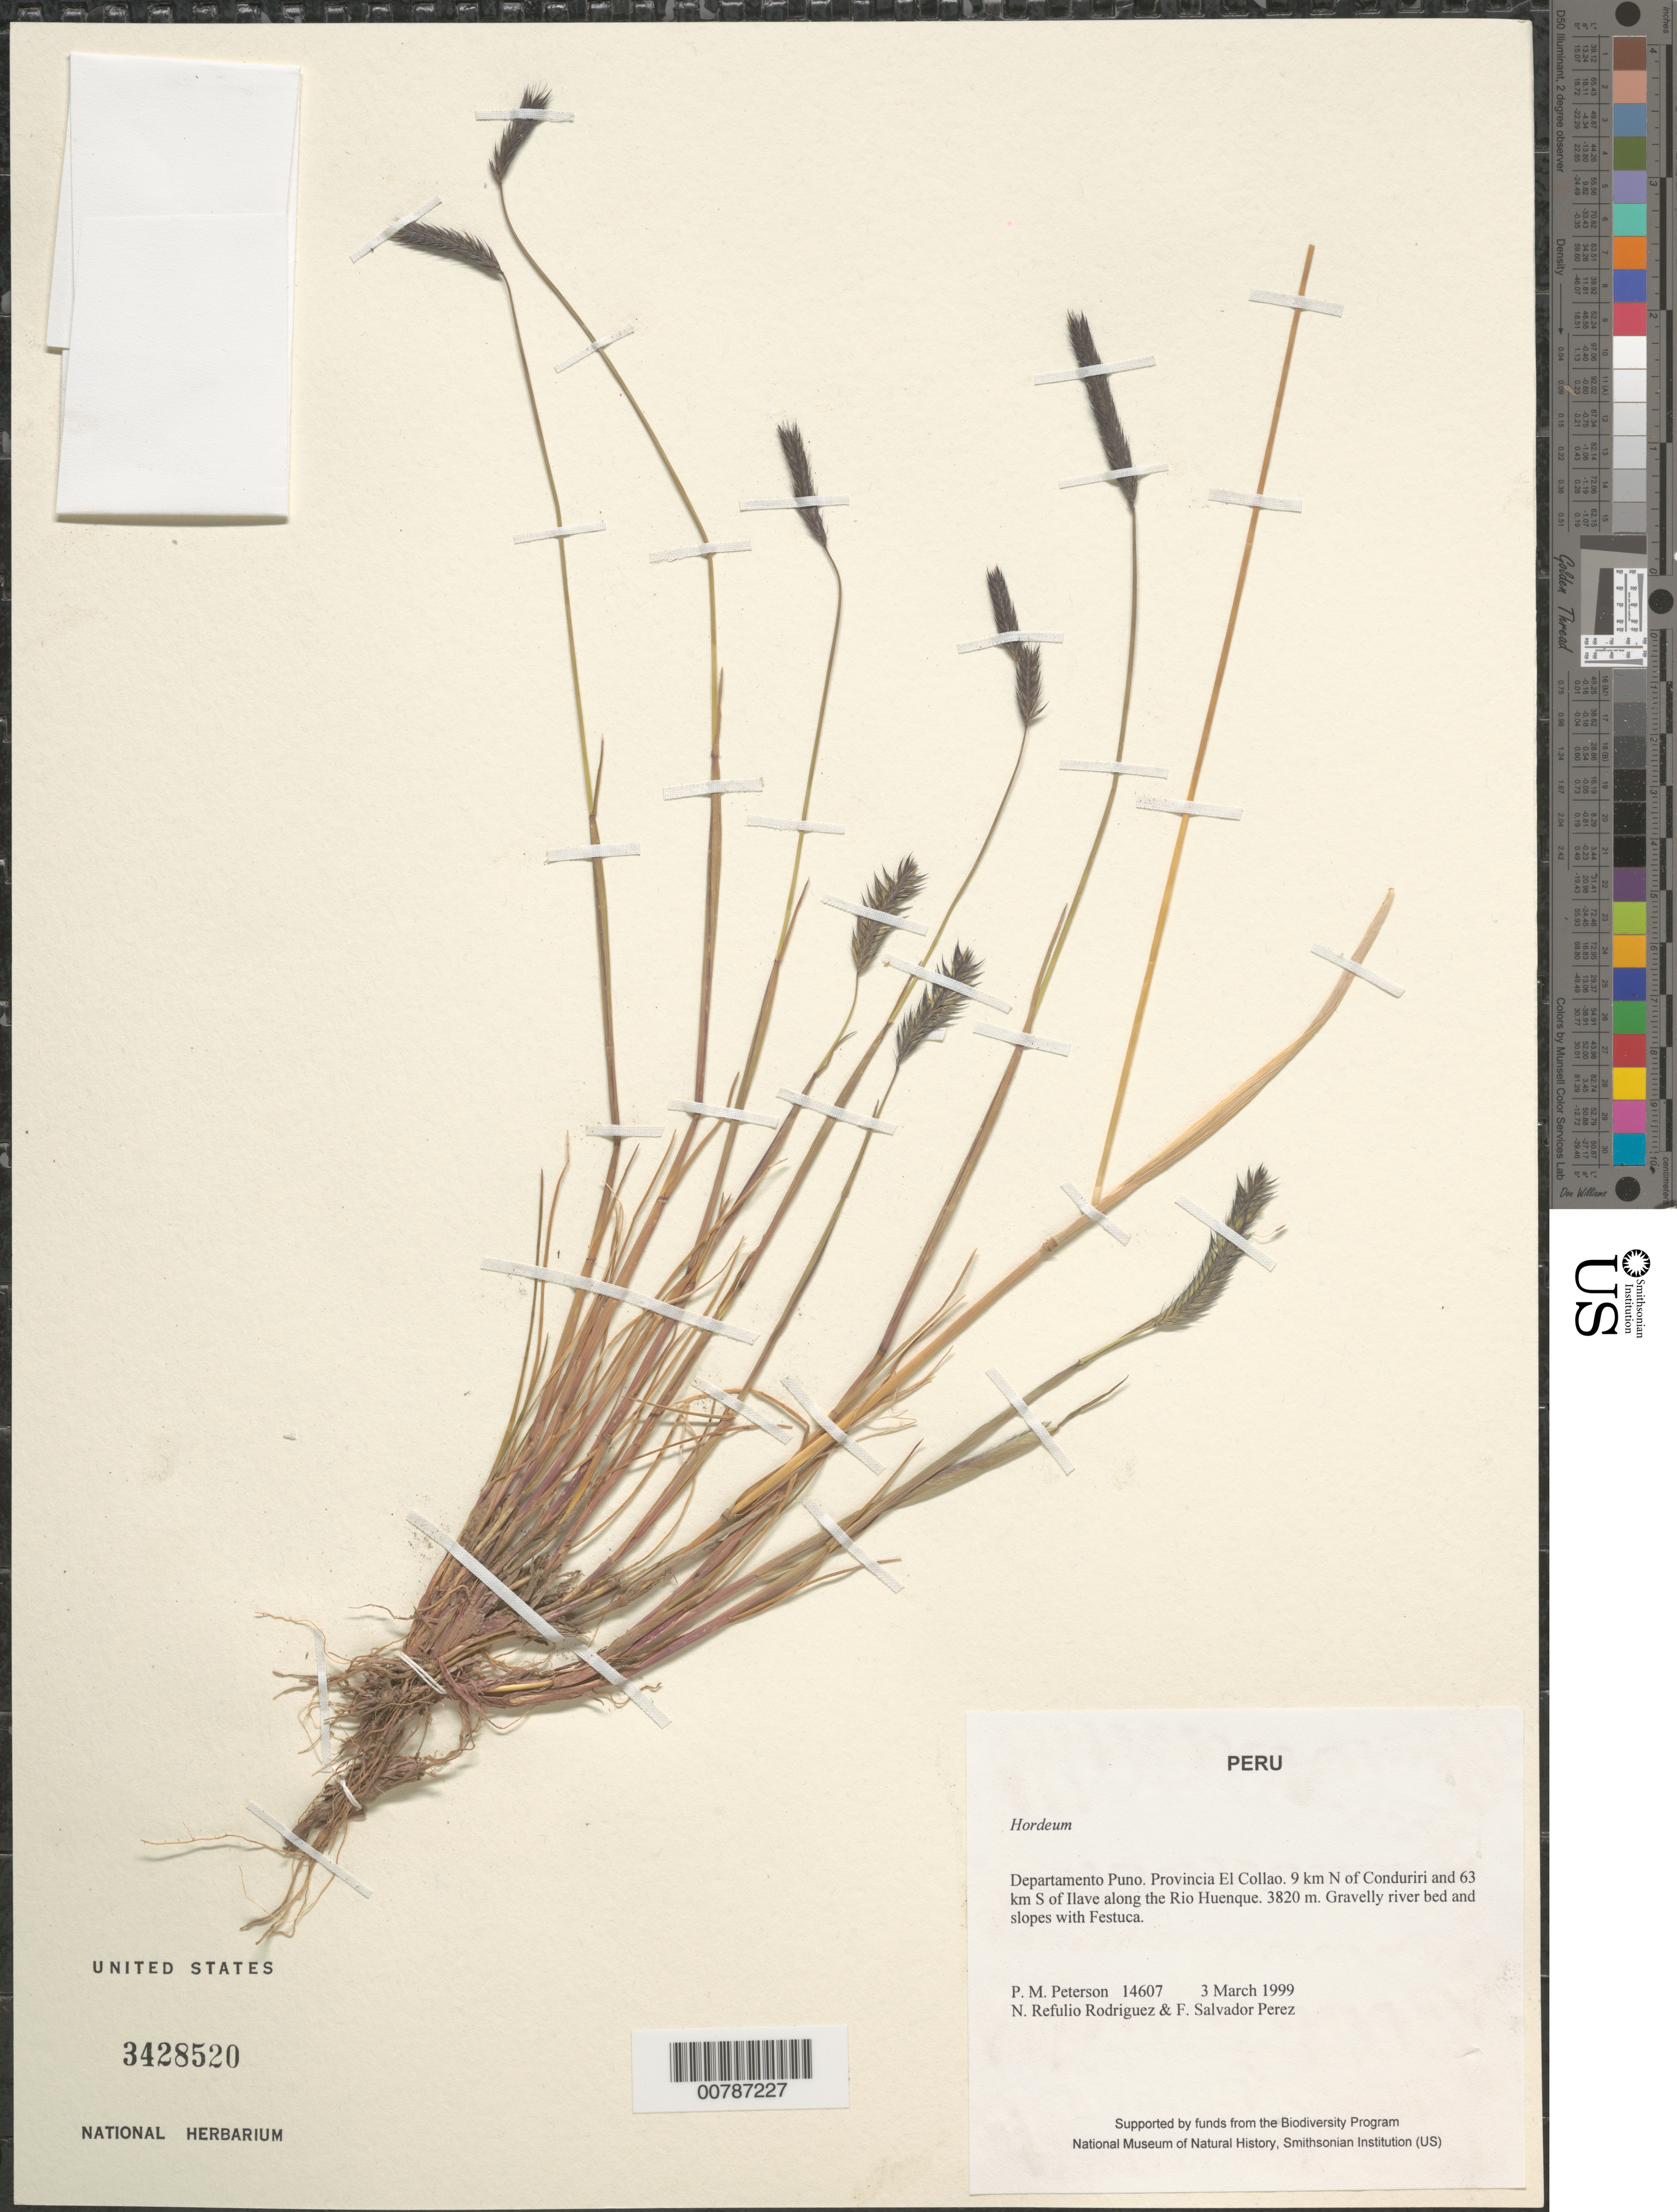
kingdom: Plantae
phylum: Tracheophyta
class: Liliopsida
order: Poales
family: Poaceae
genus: Hordeum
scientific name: Hordeum sp.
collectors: P. M. Peterson, N. Refulio-Rodríguez & F. Salvador Perez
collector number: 14607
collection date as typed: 03 Mar 1999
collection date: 1999-03-03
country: Peru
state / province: Puno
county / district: El Collao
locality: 9 km N of Conduriri and 63 km S of Ilave along the Rio Huenque.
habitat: Gravelly river bed and slopes with Festuca.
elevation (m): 3820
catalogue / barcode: US 3428520